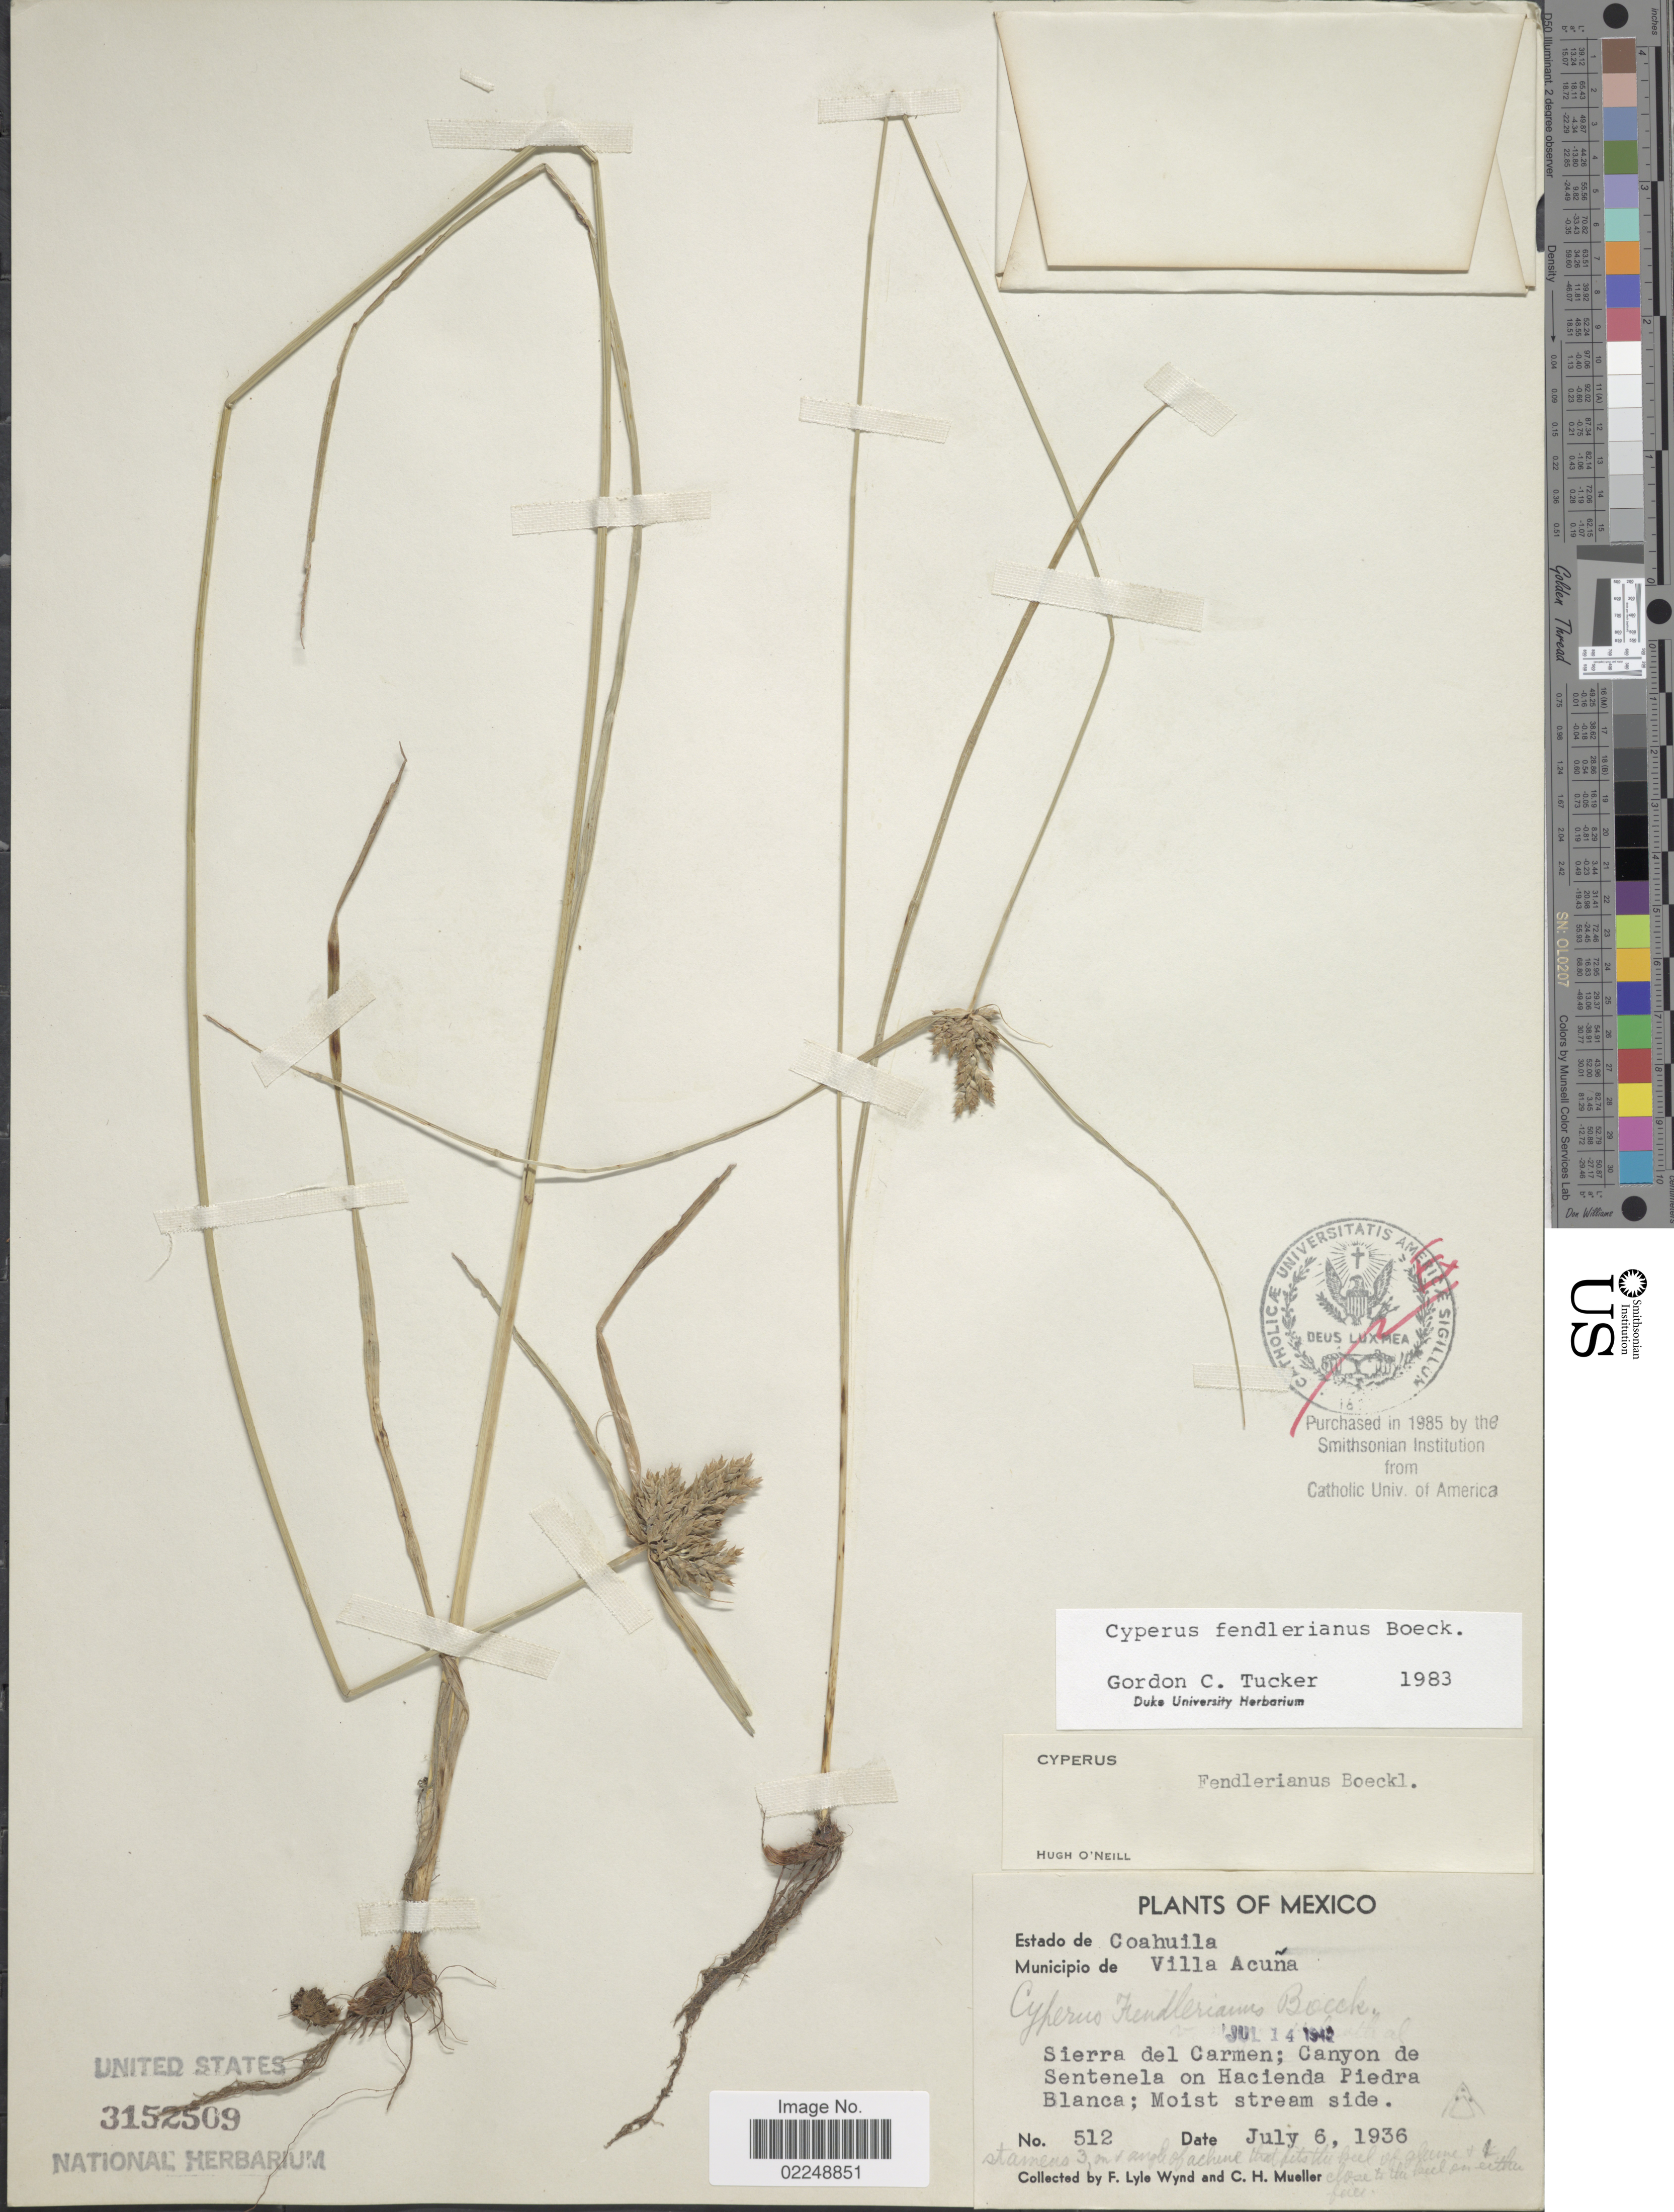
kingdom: Plantae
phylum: Tracheophyta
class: Liliopsida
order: Poales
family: Cyperaceae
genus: Cyperus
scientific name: Cyperus fendlerianus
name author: Boeckeler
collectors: F. L. Wynd & C. H. Mueller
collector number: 512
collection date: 1936-07-06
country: Mexico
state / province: Coahuila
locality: Municipio de Villa Acuna, Sierra del Carmen; Canyon de Sentenela on Hacienda Piedra Blanca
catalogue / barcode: US 3152509